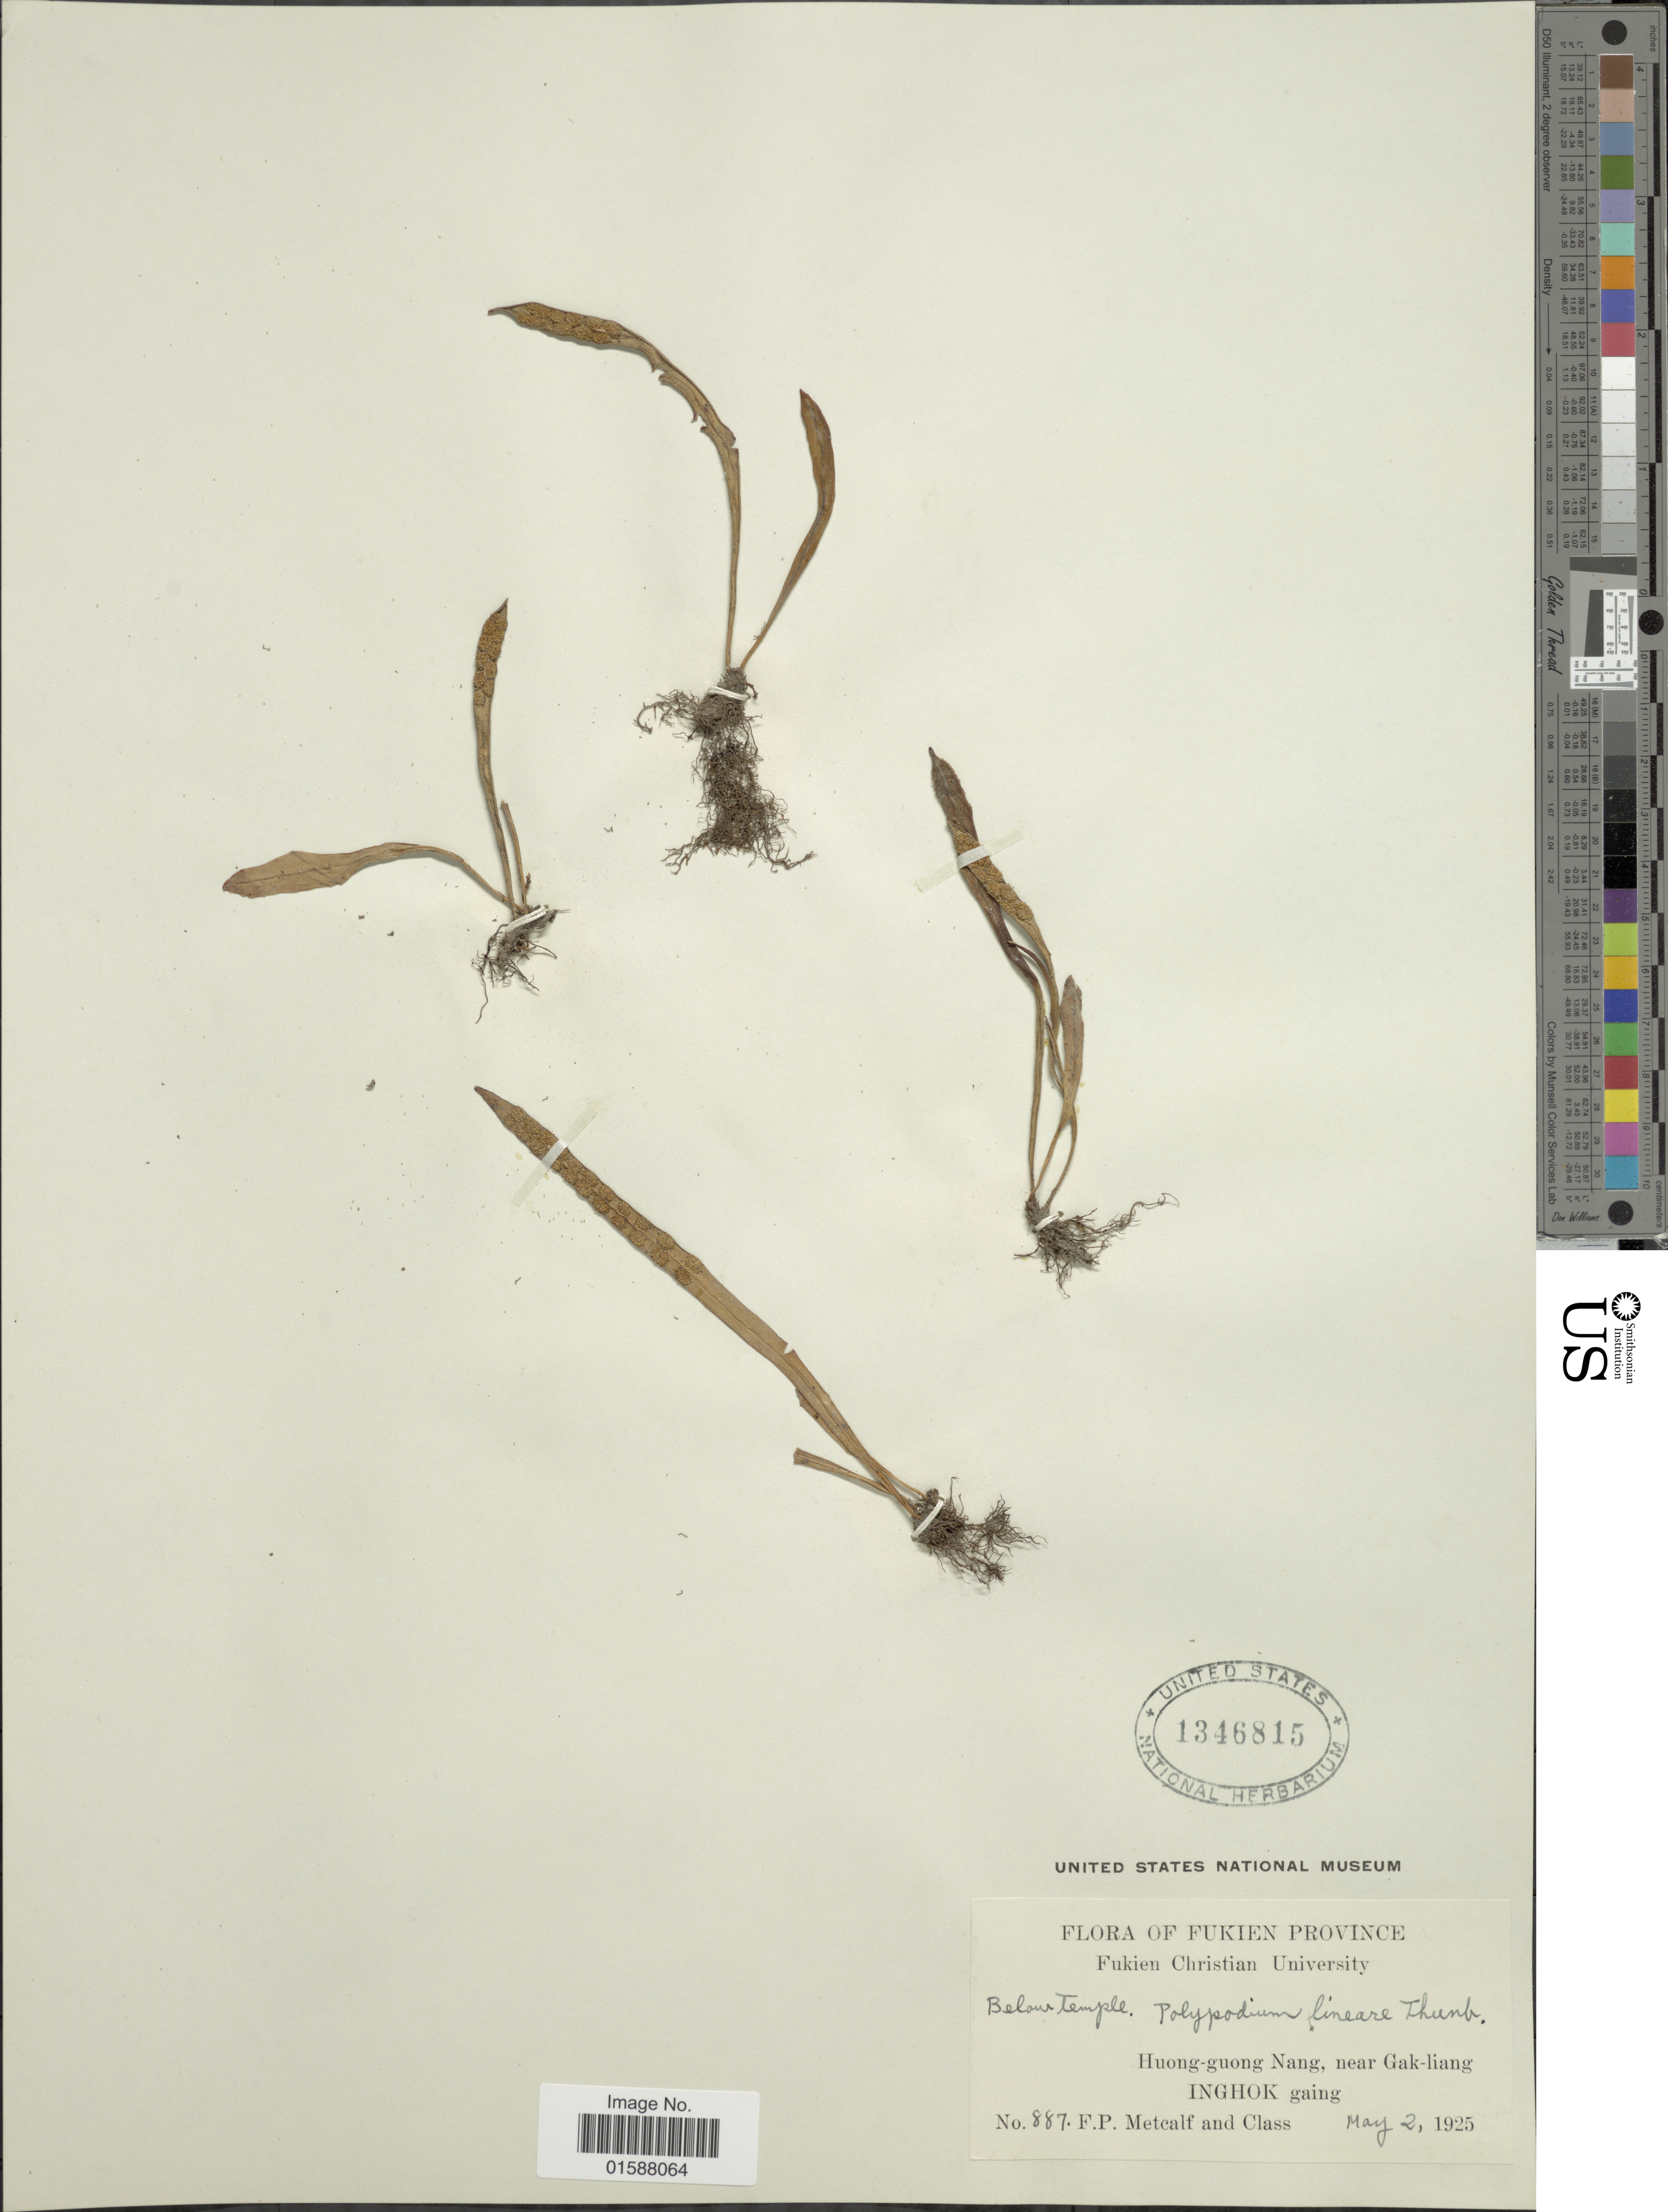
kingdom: Plantae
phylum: Tracheophyta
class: Polypodiopsida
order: Polypodiales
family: Polypodiaceae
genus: Lepisorus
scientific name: Lepisorus thunbergianus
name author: (Kaulf.) Ching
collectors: F. Metcalf & et al.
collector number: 887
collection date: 1925-05-02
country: China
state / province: Fujian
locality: Fukien Province. Huong-guong Nang, near Gak-liang. Inghok gaing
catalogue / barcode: US 1346815